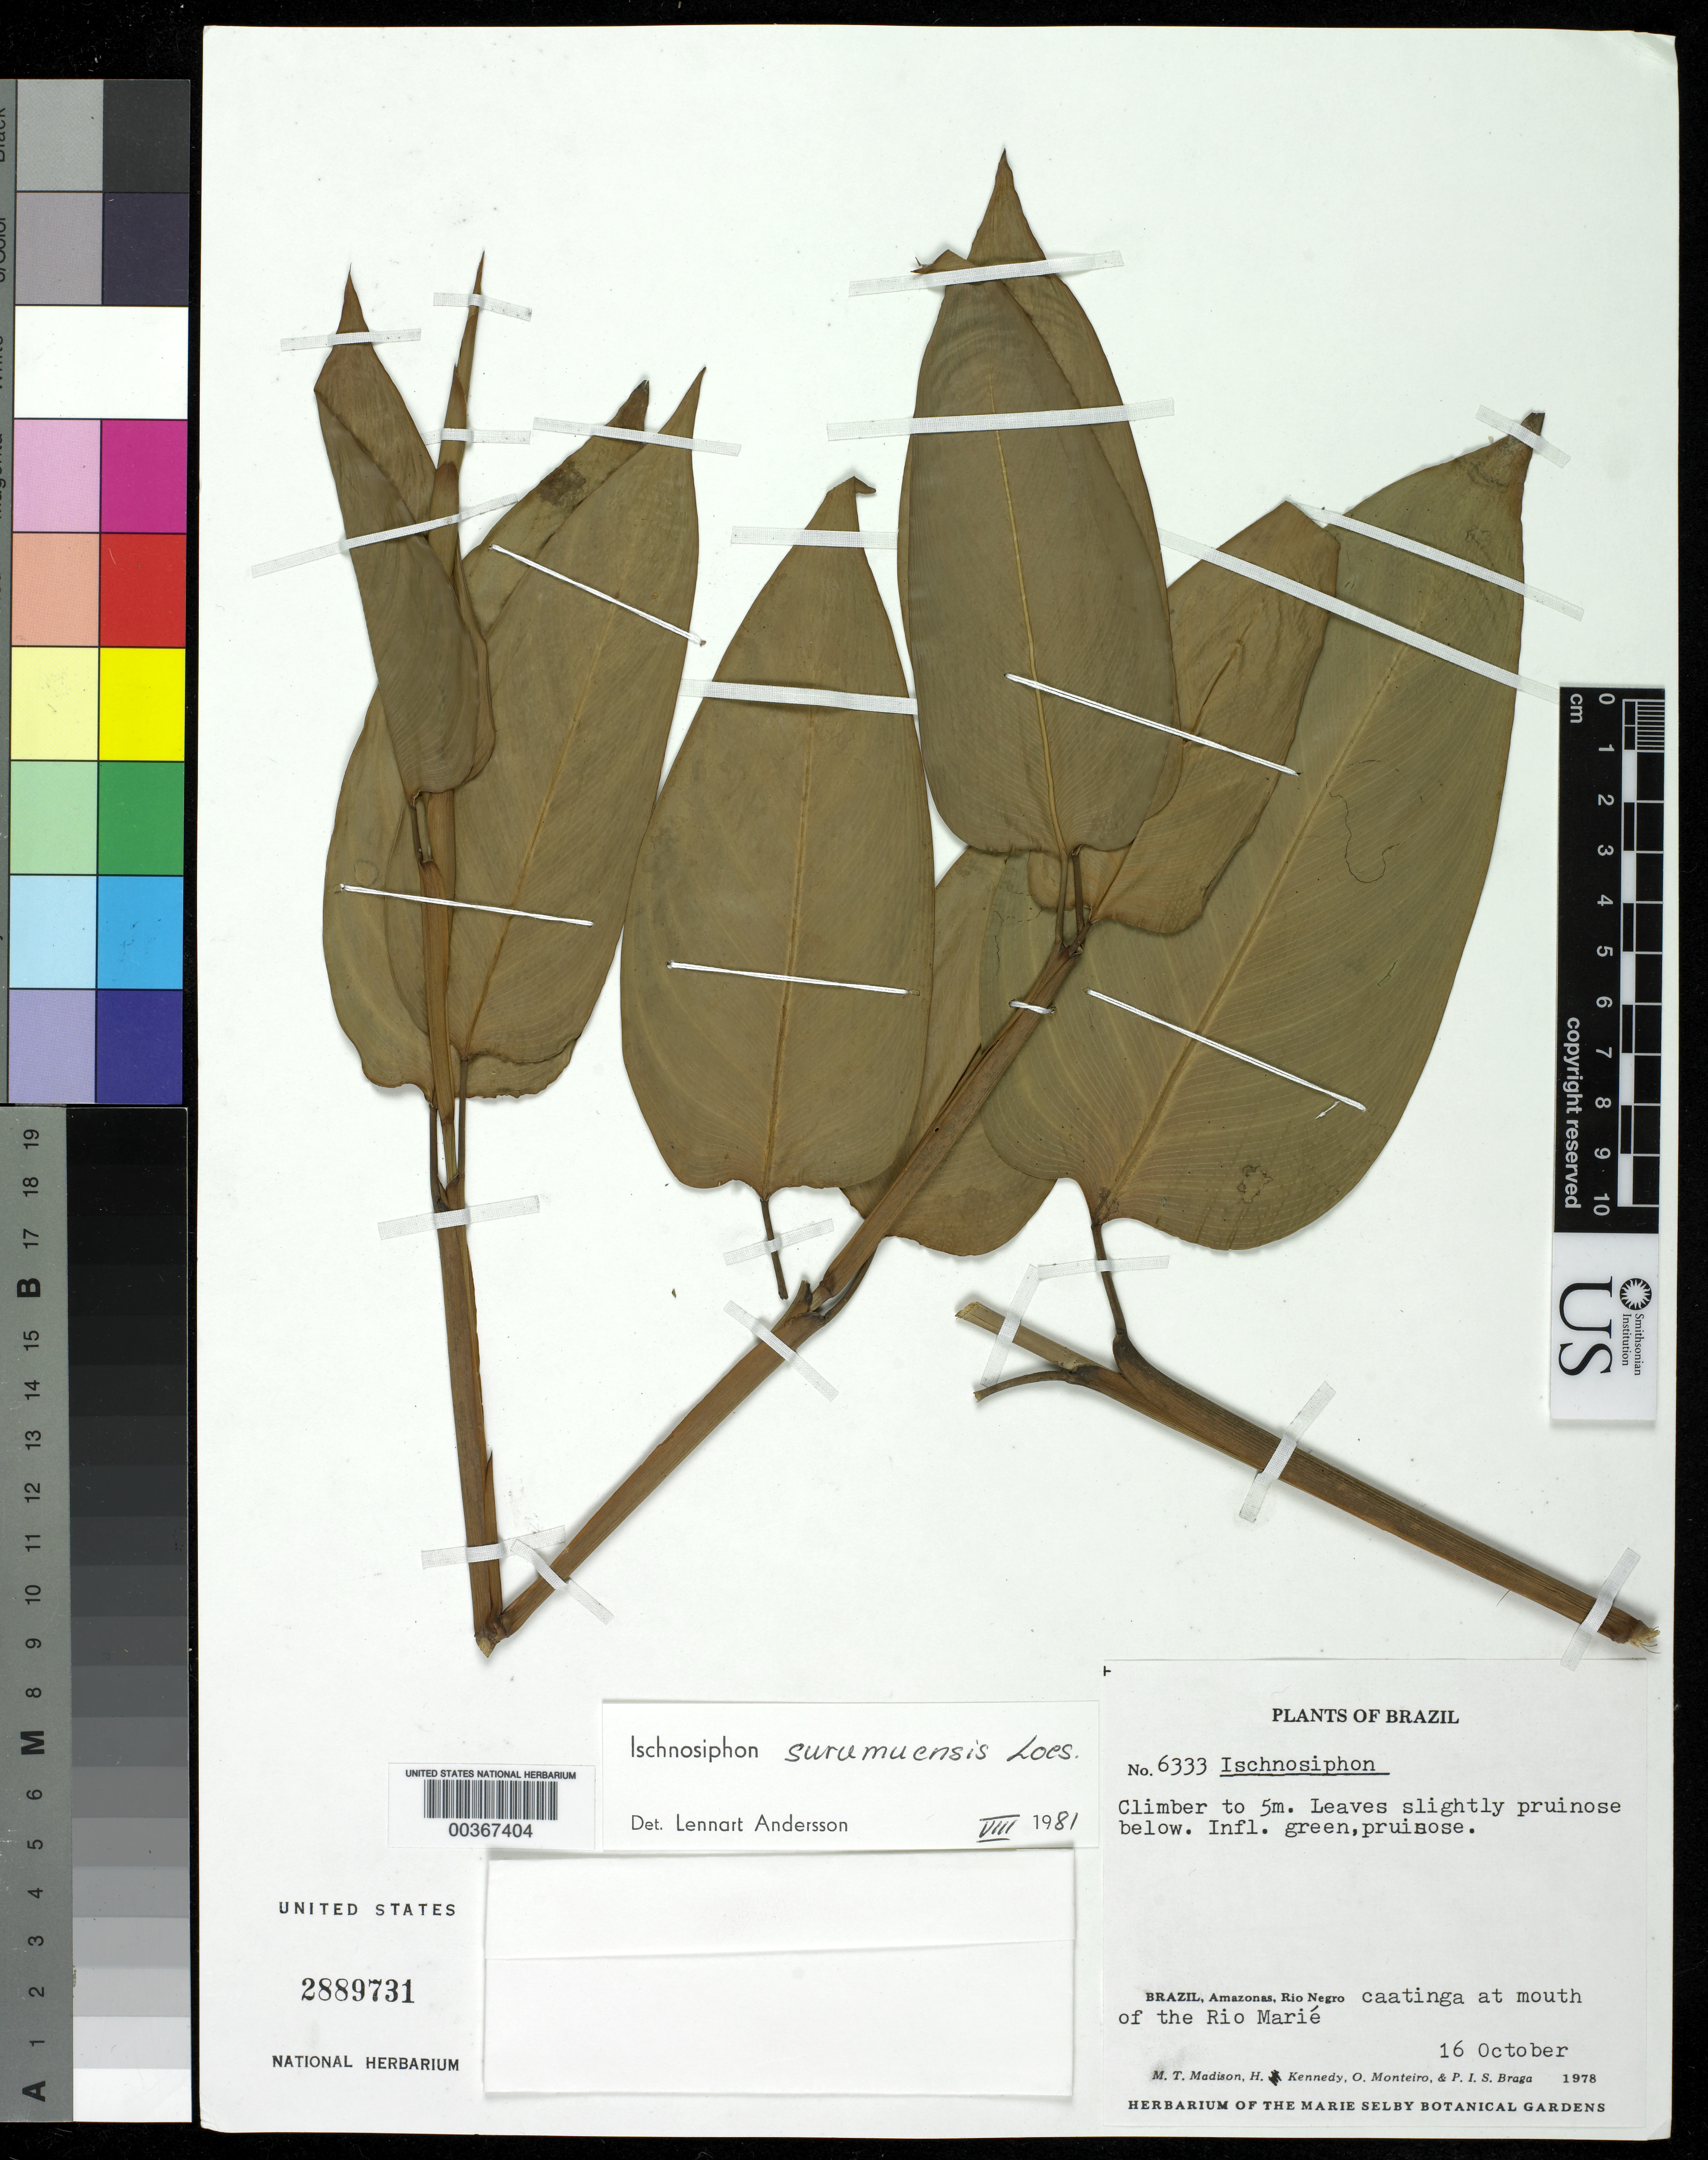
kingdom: Plantae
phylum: Tracheophyta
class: Liliopsida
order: Zingiberales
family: Marantaceae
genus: Ischnosiphon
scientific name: Ischnosiphon surumuensis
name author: Loes.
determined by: Andersson, [Bengt] Lennart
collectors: M. T. Madison, H. Kennedy, O. P. Monteiro & P. I. S. Braga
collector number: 6333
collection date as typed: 16 Oct 1978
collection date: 1978-10-16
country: Brazil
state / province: Amazonas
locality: Rio negro caatinga at mouth of the rio marie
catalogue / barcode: US 2889731